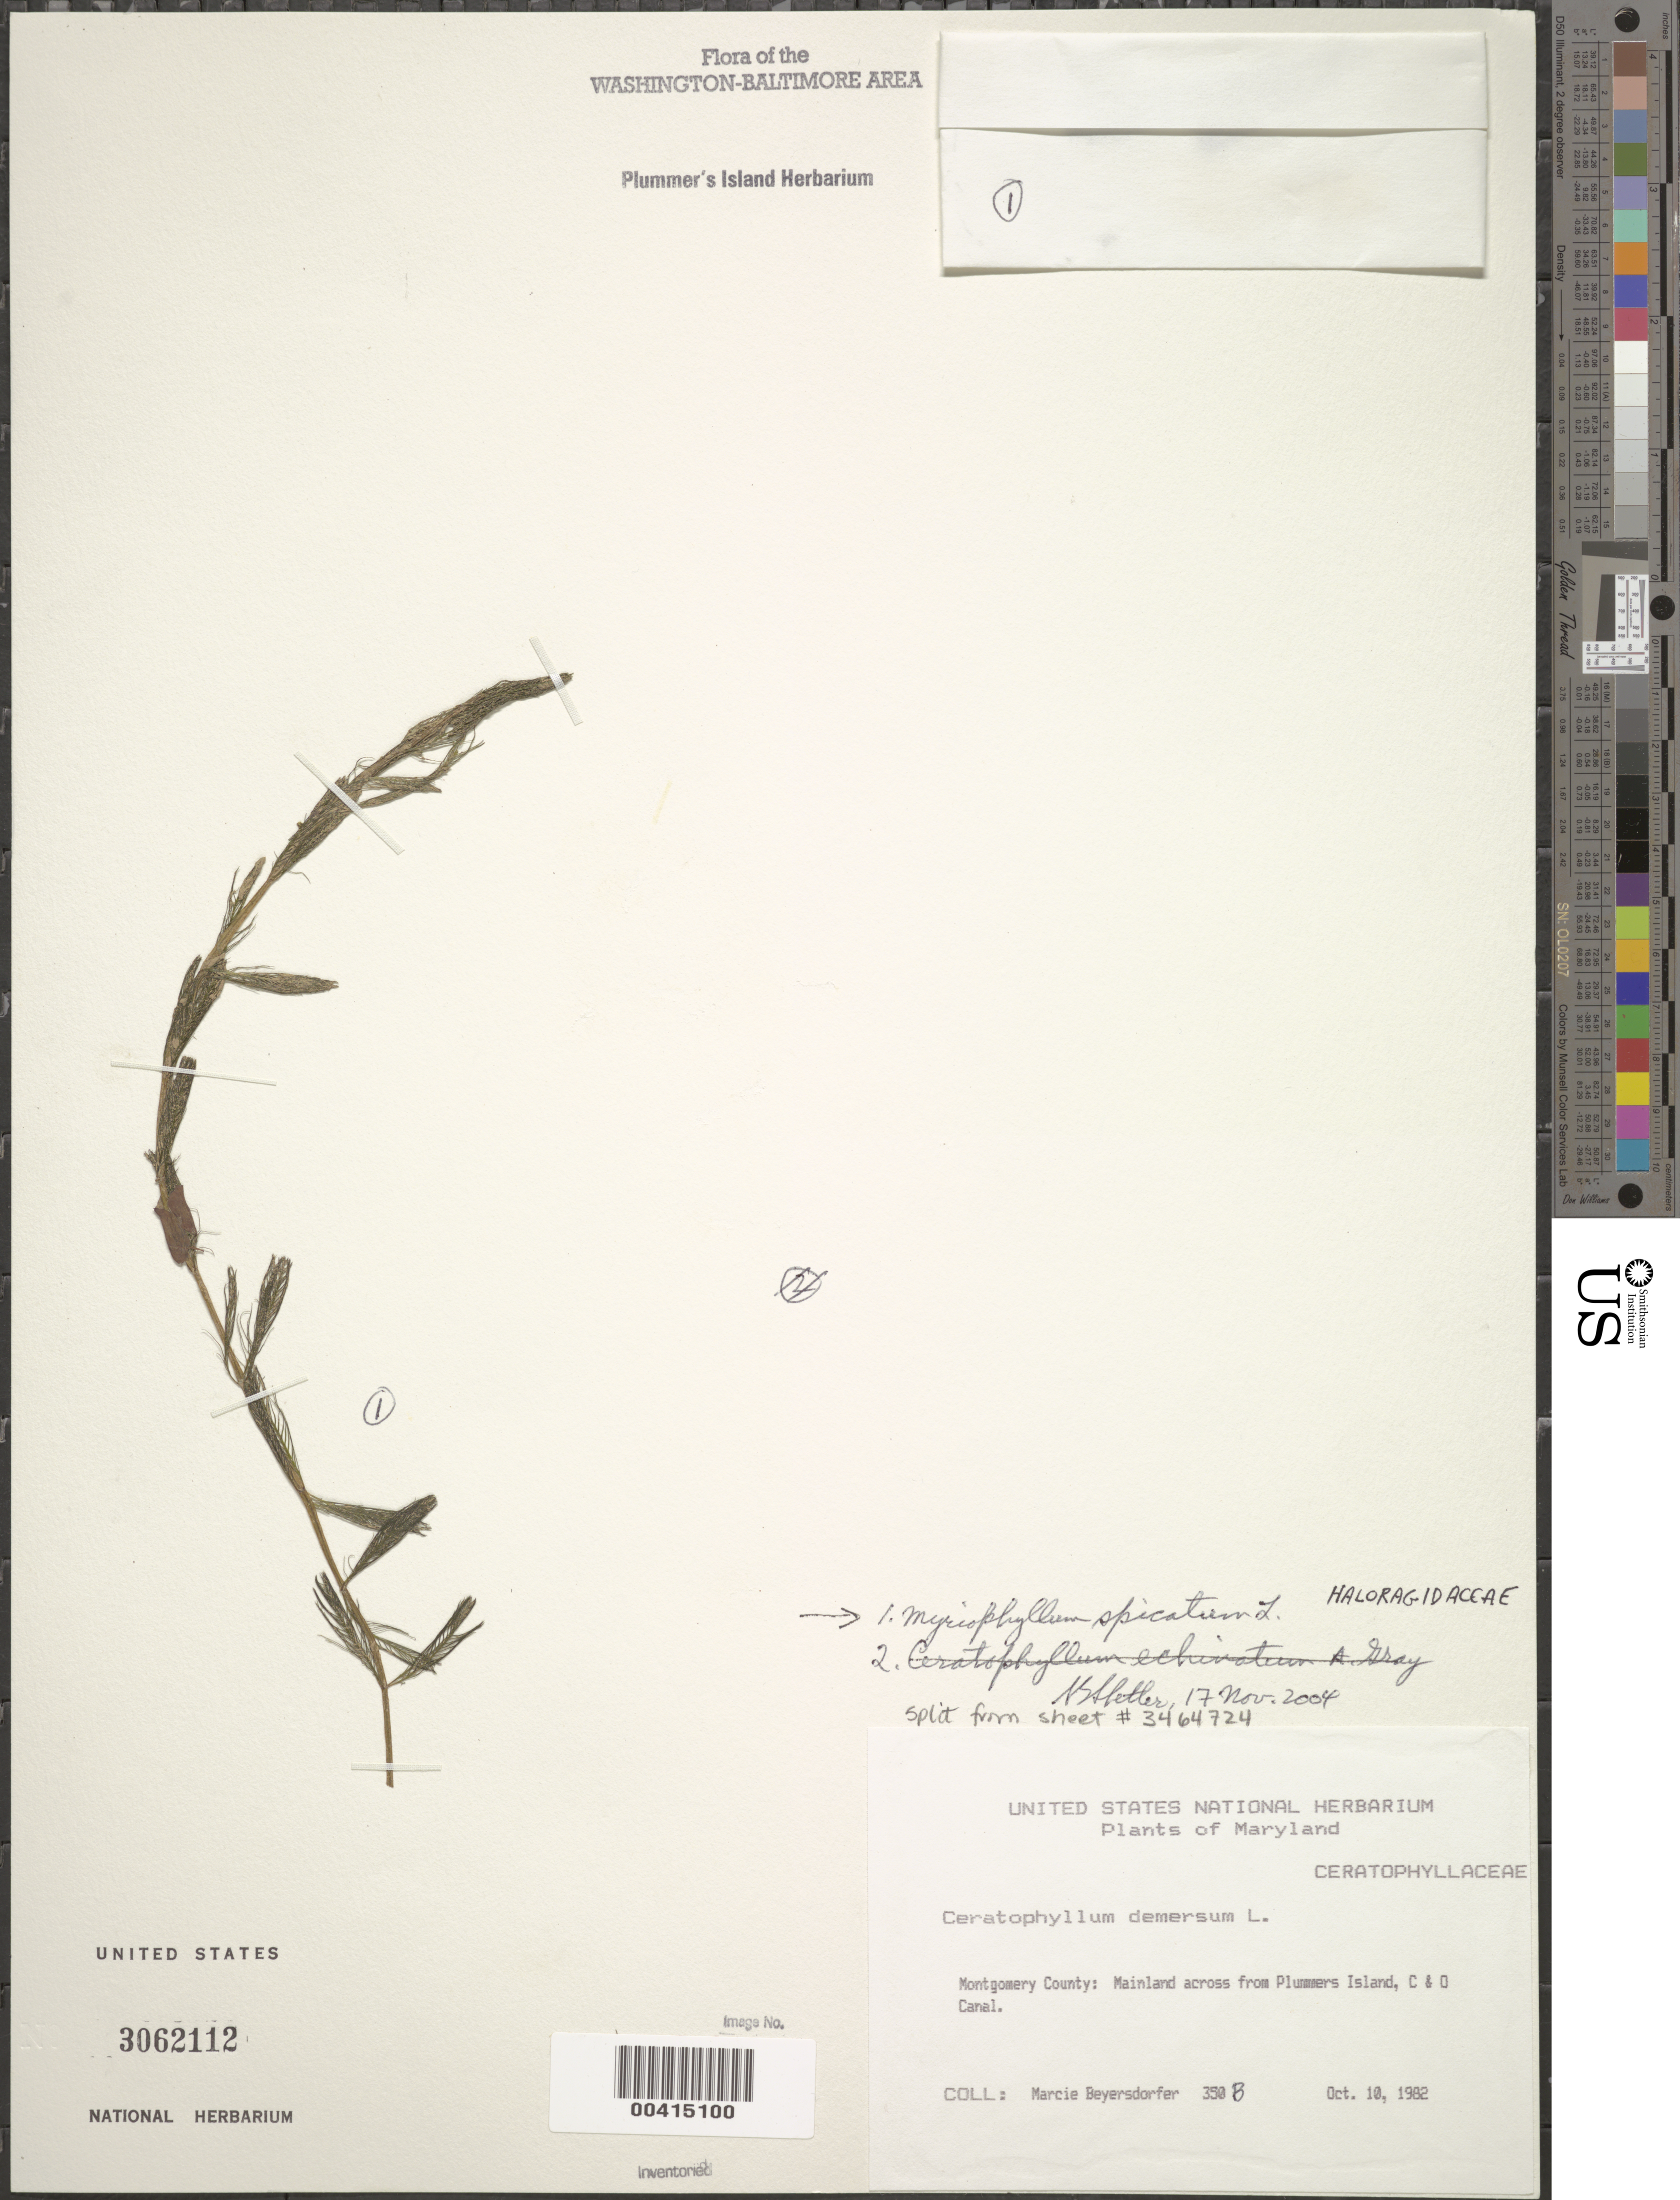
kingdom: Plantae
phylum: Tracheophyta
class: Magnoliopsida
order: Saxifragales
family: Haloragaceae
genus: Myriophyllum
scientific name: Myriophyllum spicatum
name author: L.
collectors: M. Beyersdorfer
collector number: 350B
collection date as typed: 10 Oct 1982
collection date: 1982-10-10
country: United States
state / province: Maryland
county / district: Montgomery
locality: Plummer's Island; Mainland, C. & O. Canal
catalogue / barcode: US 3062112